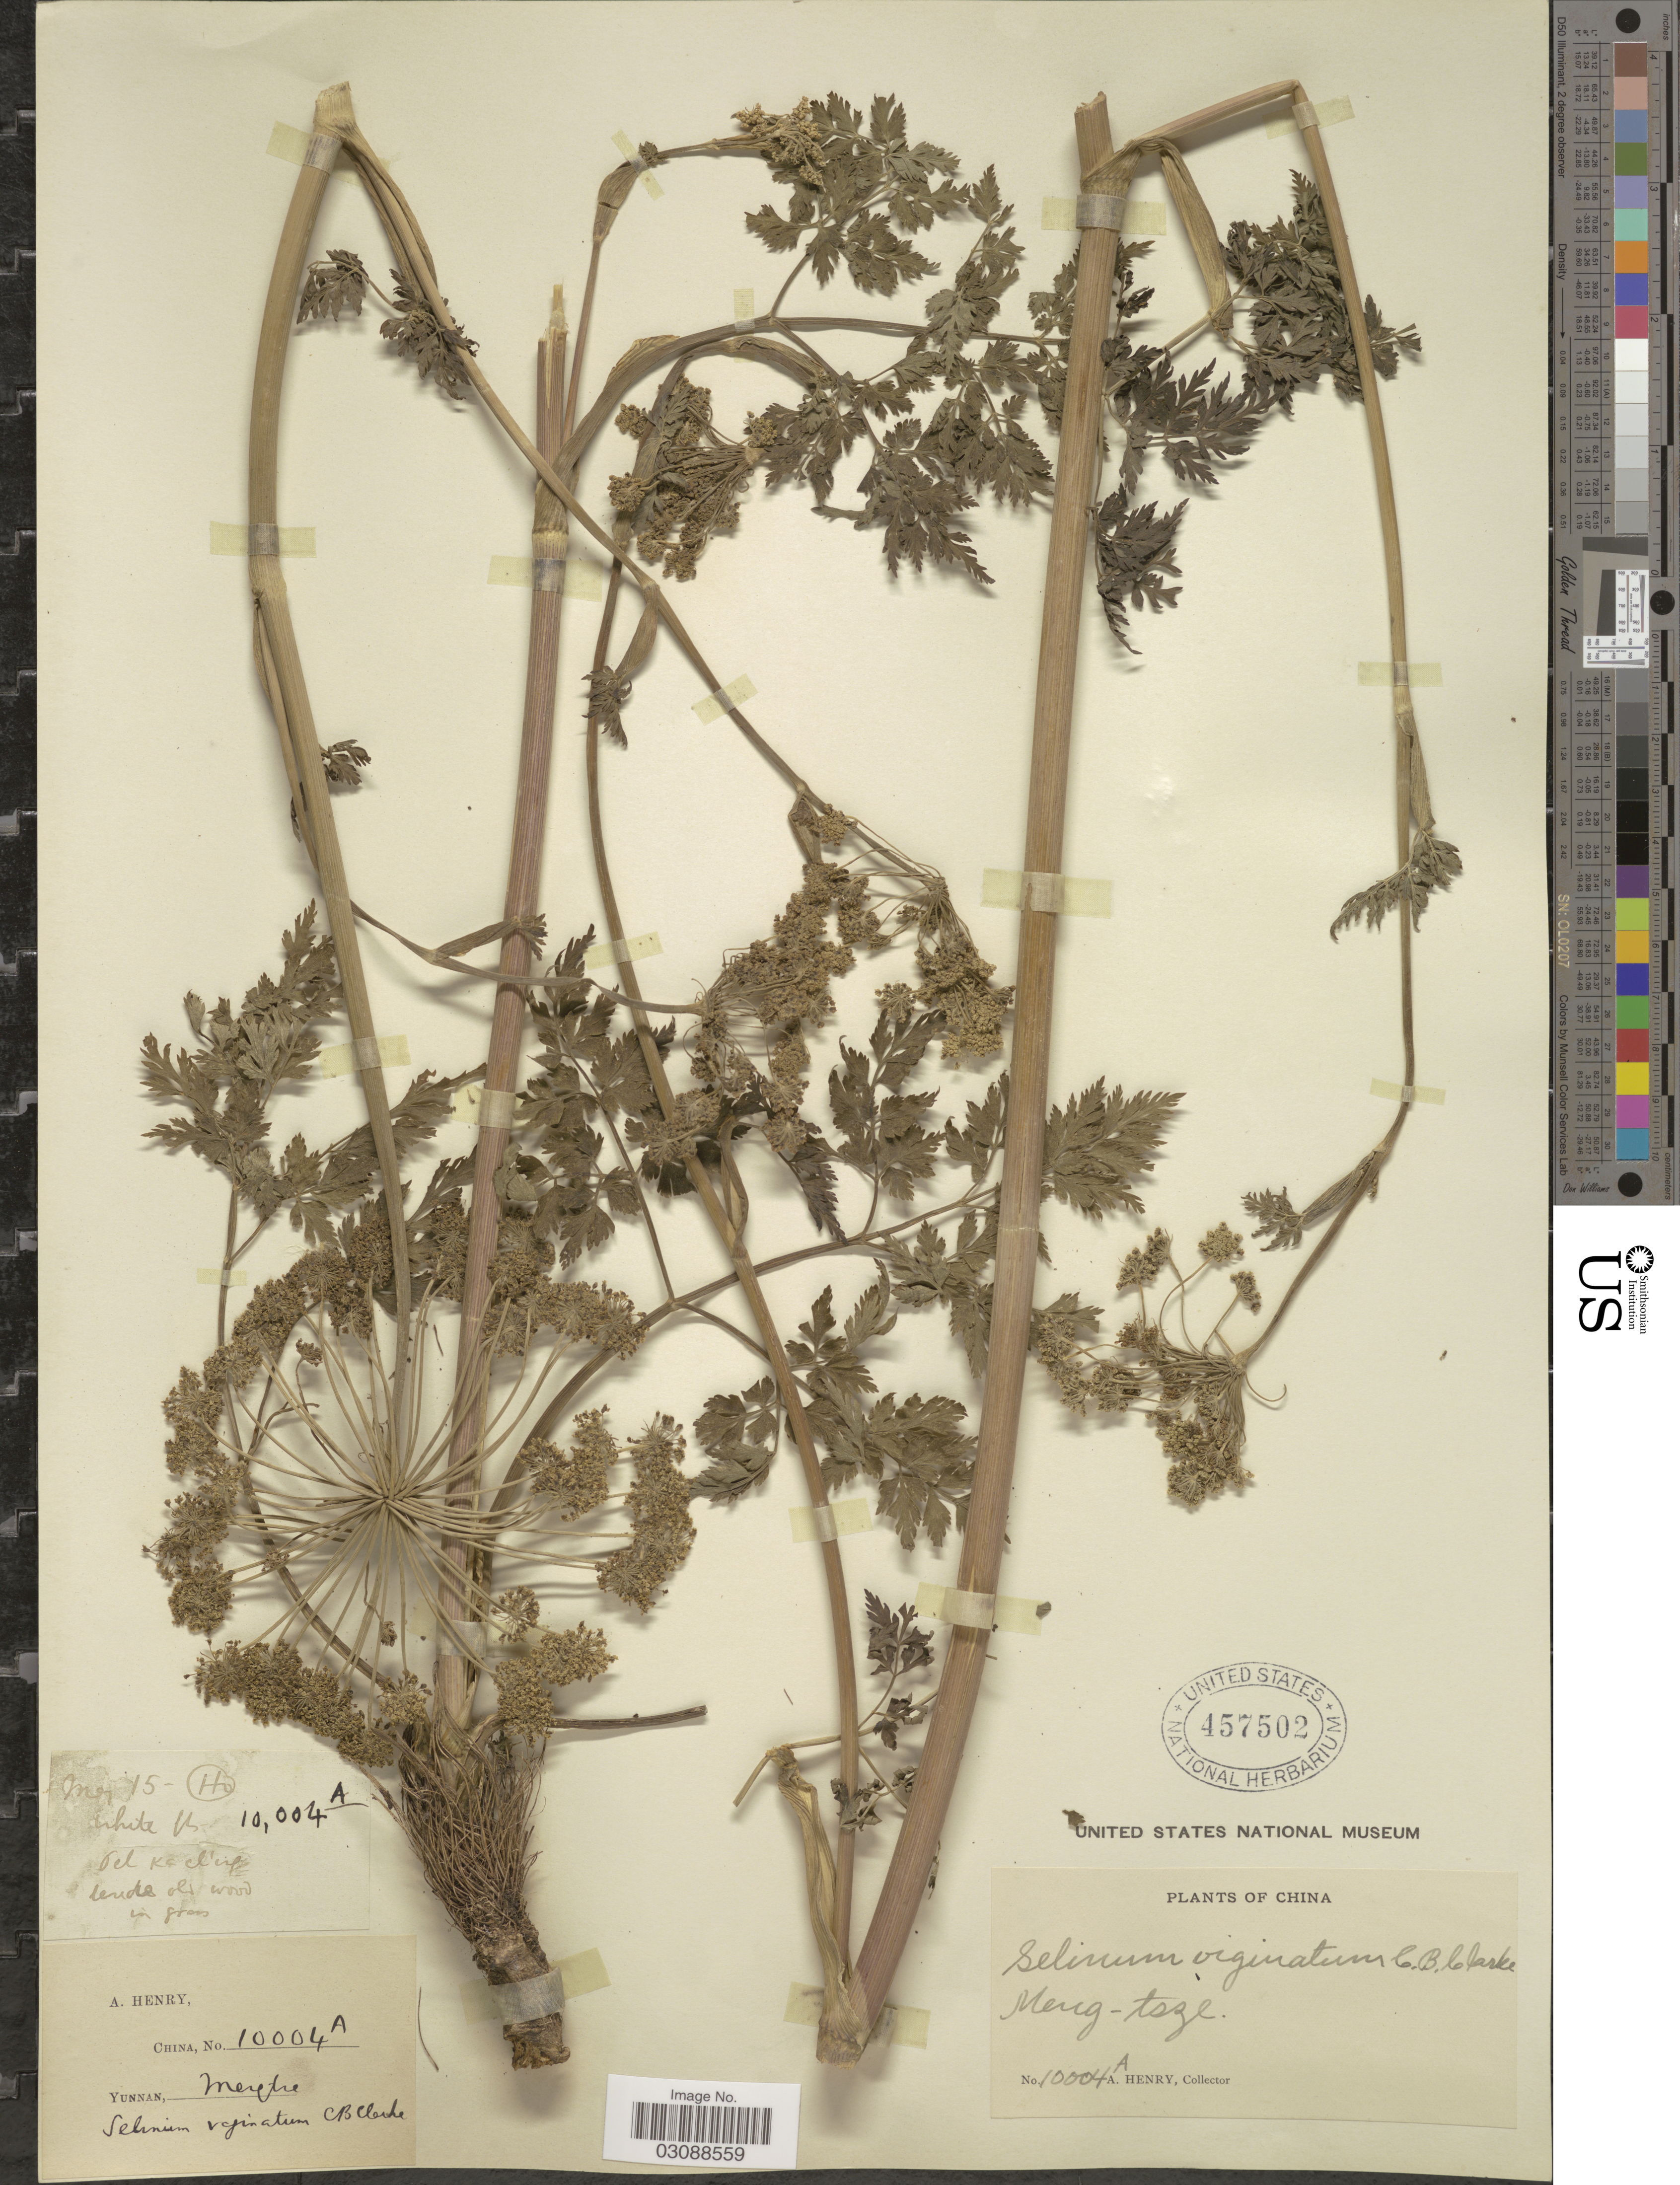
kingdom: Plantae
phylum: Tracheophyta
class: Magnoliopsida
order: Apiales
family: Apiaceae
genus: Selinum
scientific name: Selinum vaginatum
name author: C.B. Clarke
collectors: A. Henry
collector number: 10004 A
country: China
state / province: Yunnan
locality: Meng-tsze. Pel Ka cl'ing. Ho.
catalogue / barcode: US 457502